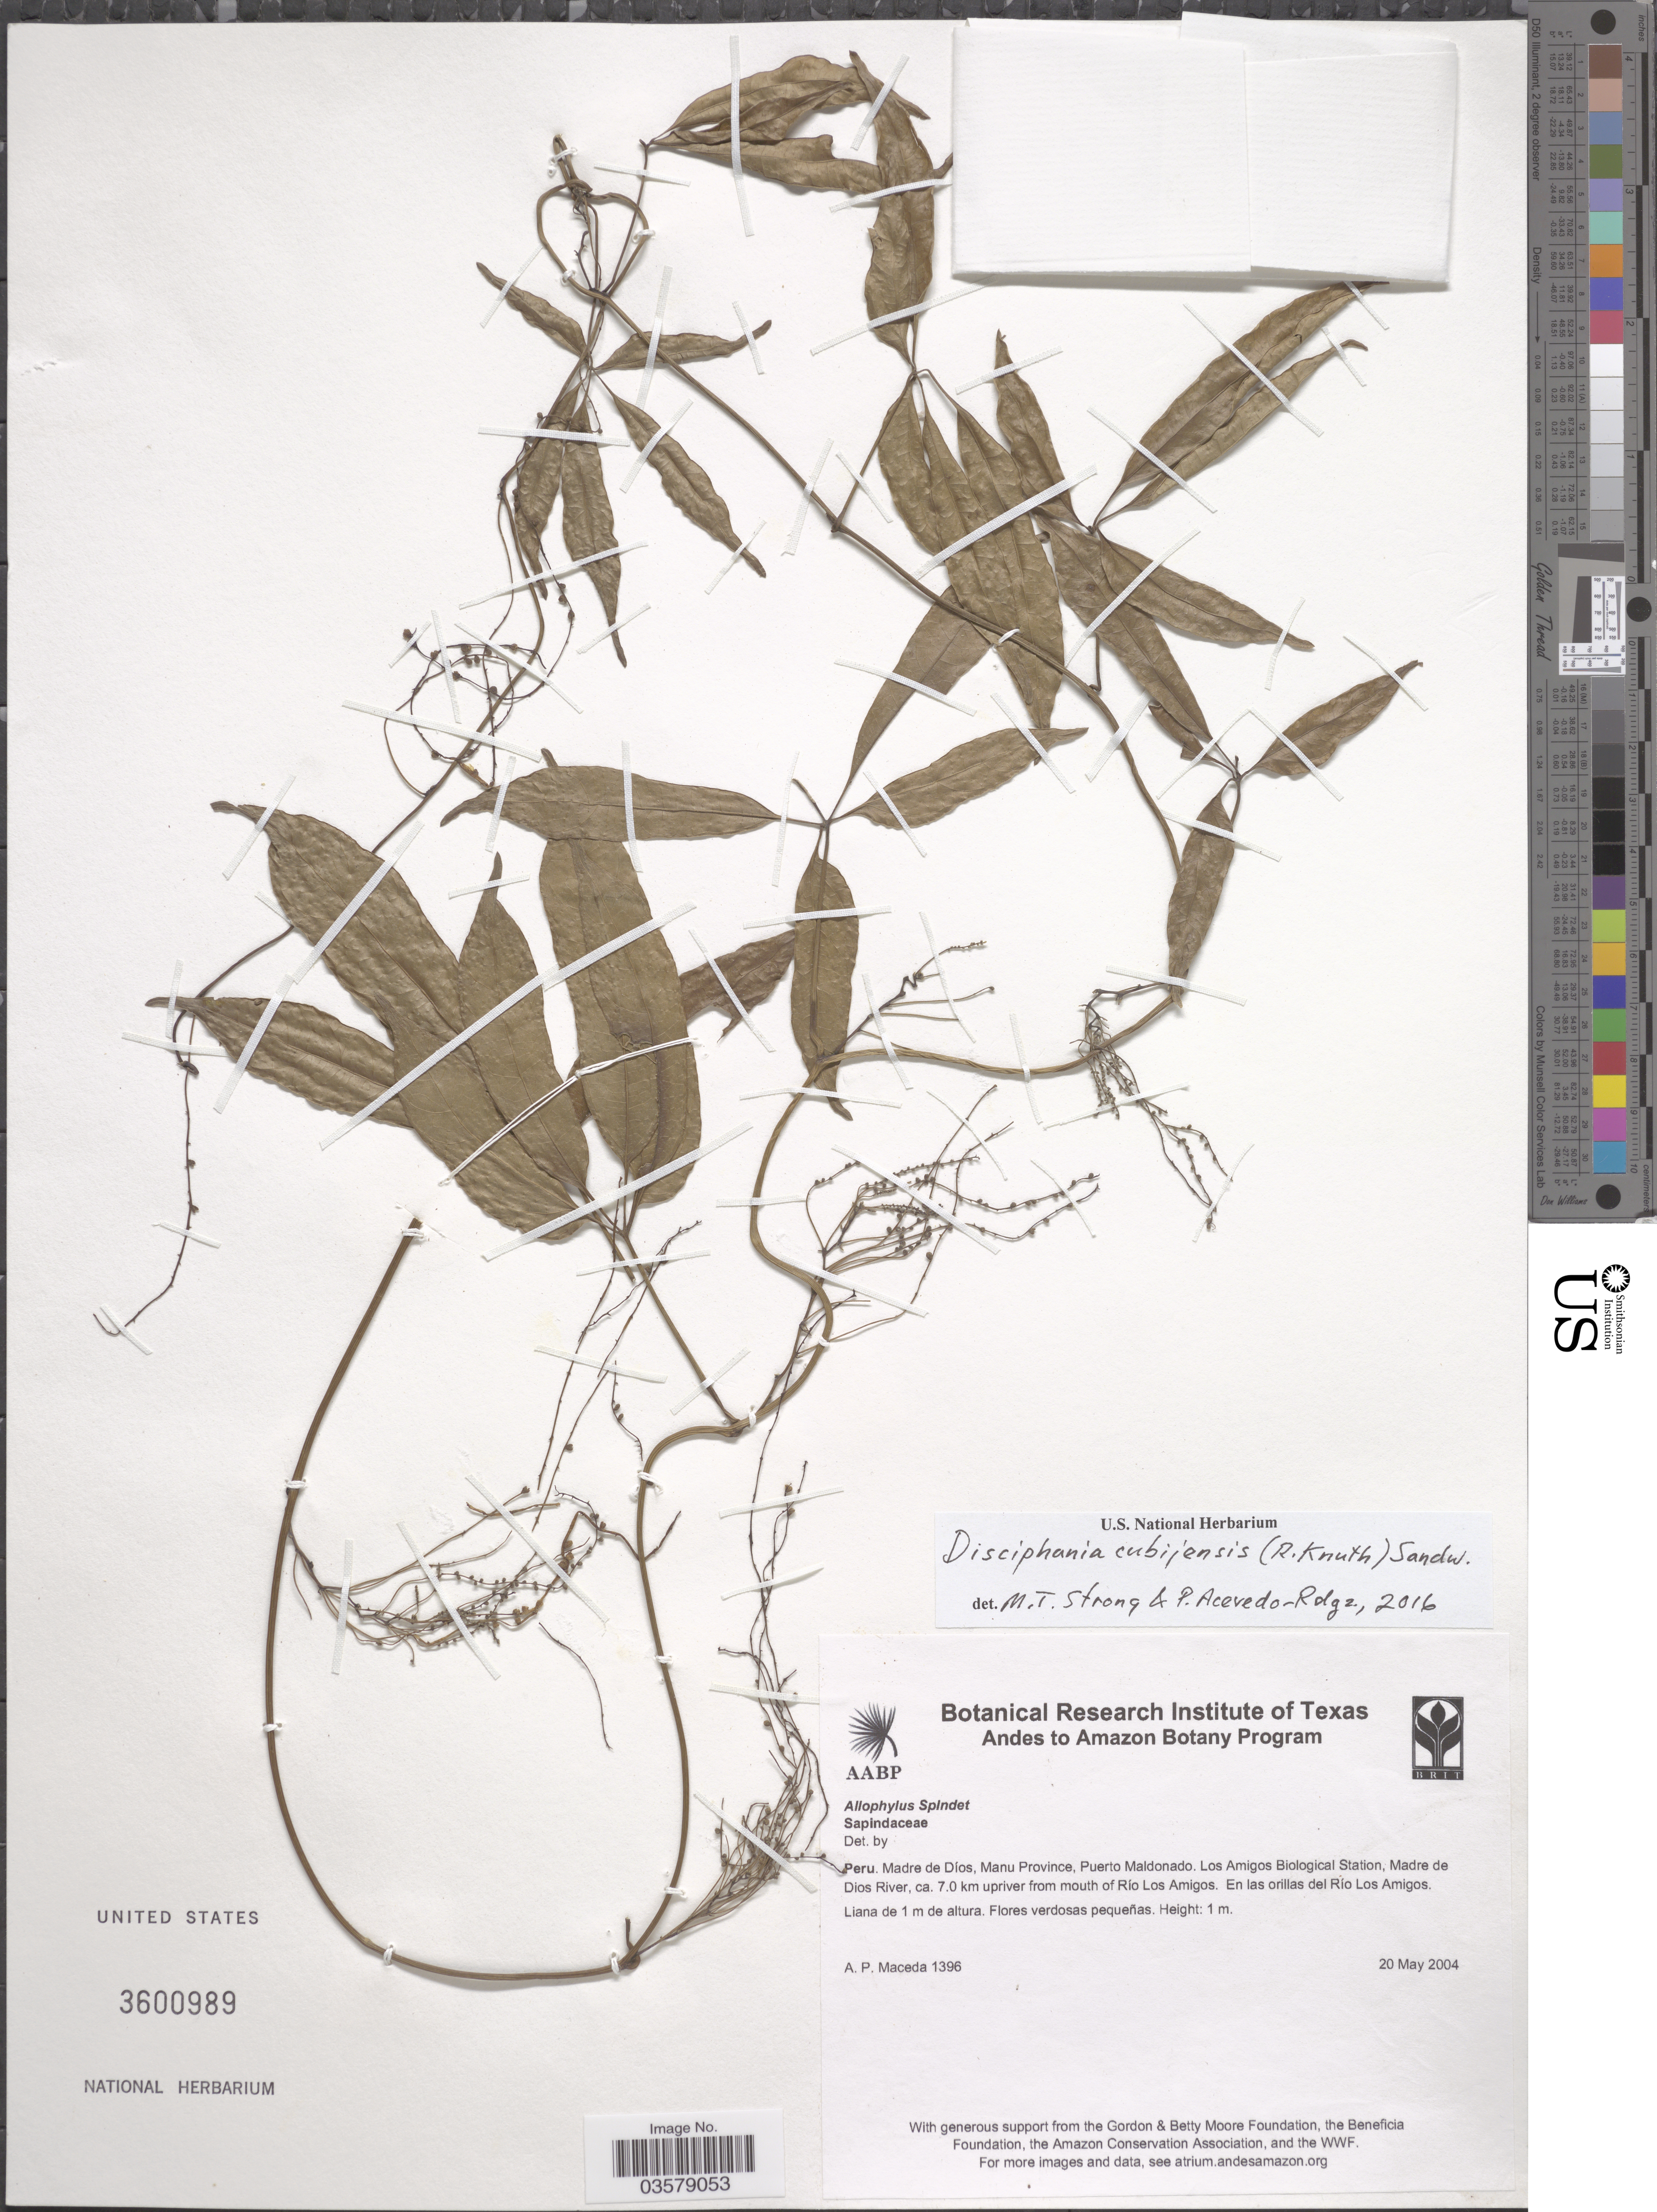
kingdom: Plantae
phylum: Tracheophyta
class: Magnoliopsida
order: Ranunculales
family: Menispermaceae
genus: Disciphania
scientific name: Disciphania cubijensis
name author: (Knuth) Sandwith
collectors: A. Maceda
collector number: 1396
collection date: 2004-05-20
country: Peru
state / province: Madre de Dios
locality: Andes to Amazon. [unsure placement] Manu Province, Puerto Maldonado. Los Amigos Biological Station, Madre de Dios River, ca. 7.0 km upriver from mouth of Río Los Amigos. En las orillas del Río Los Amigos.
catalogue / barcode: US 3600989